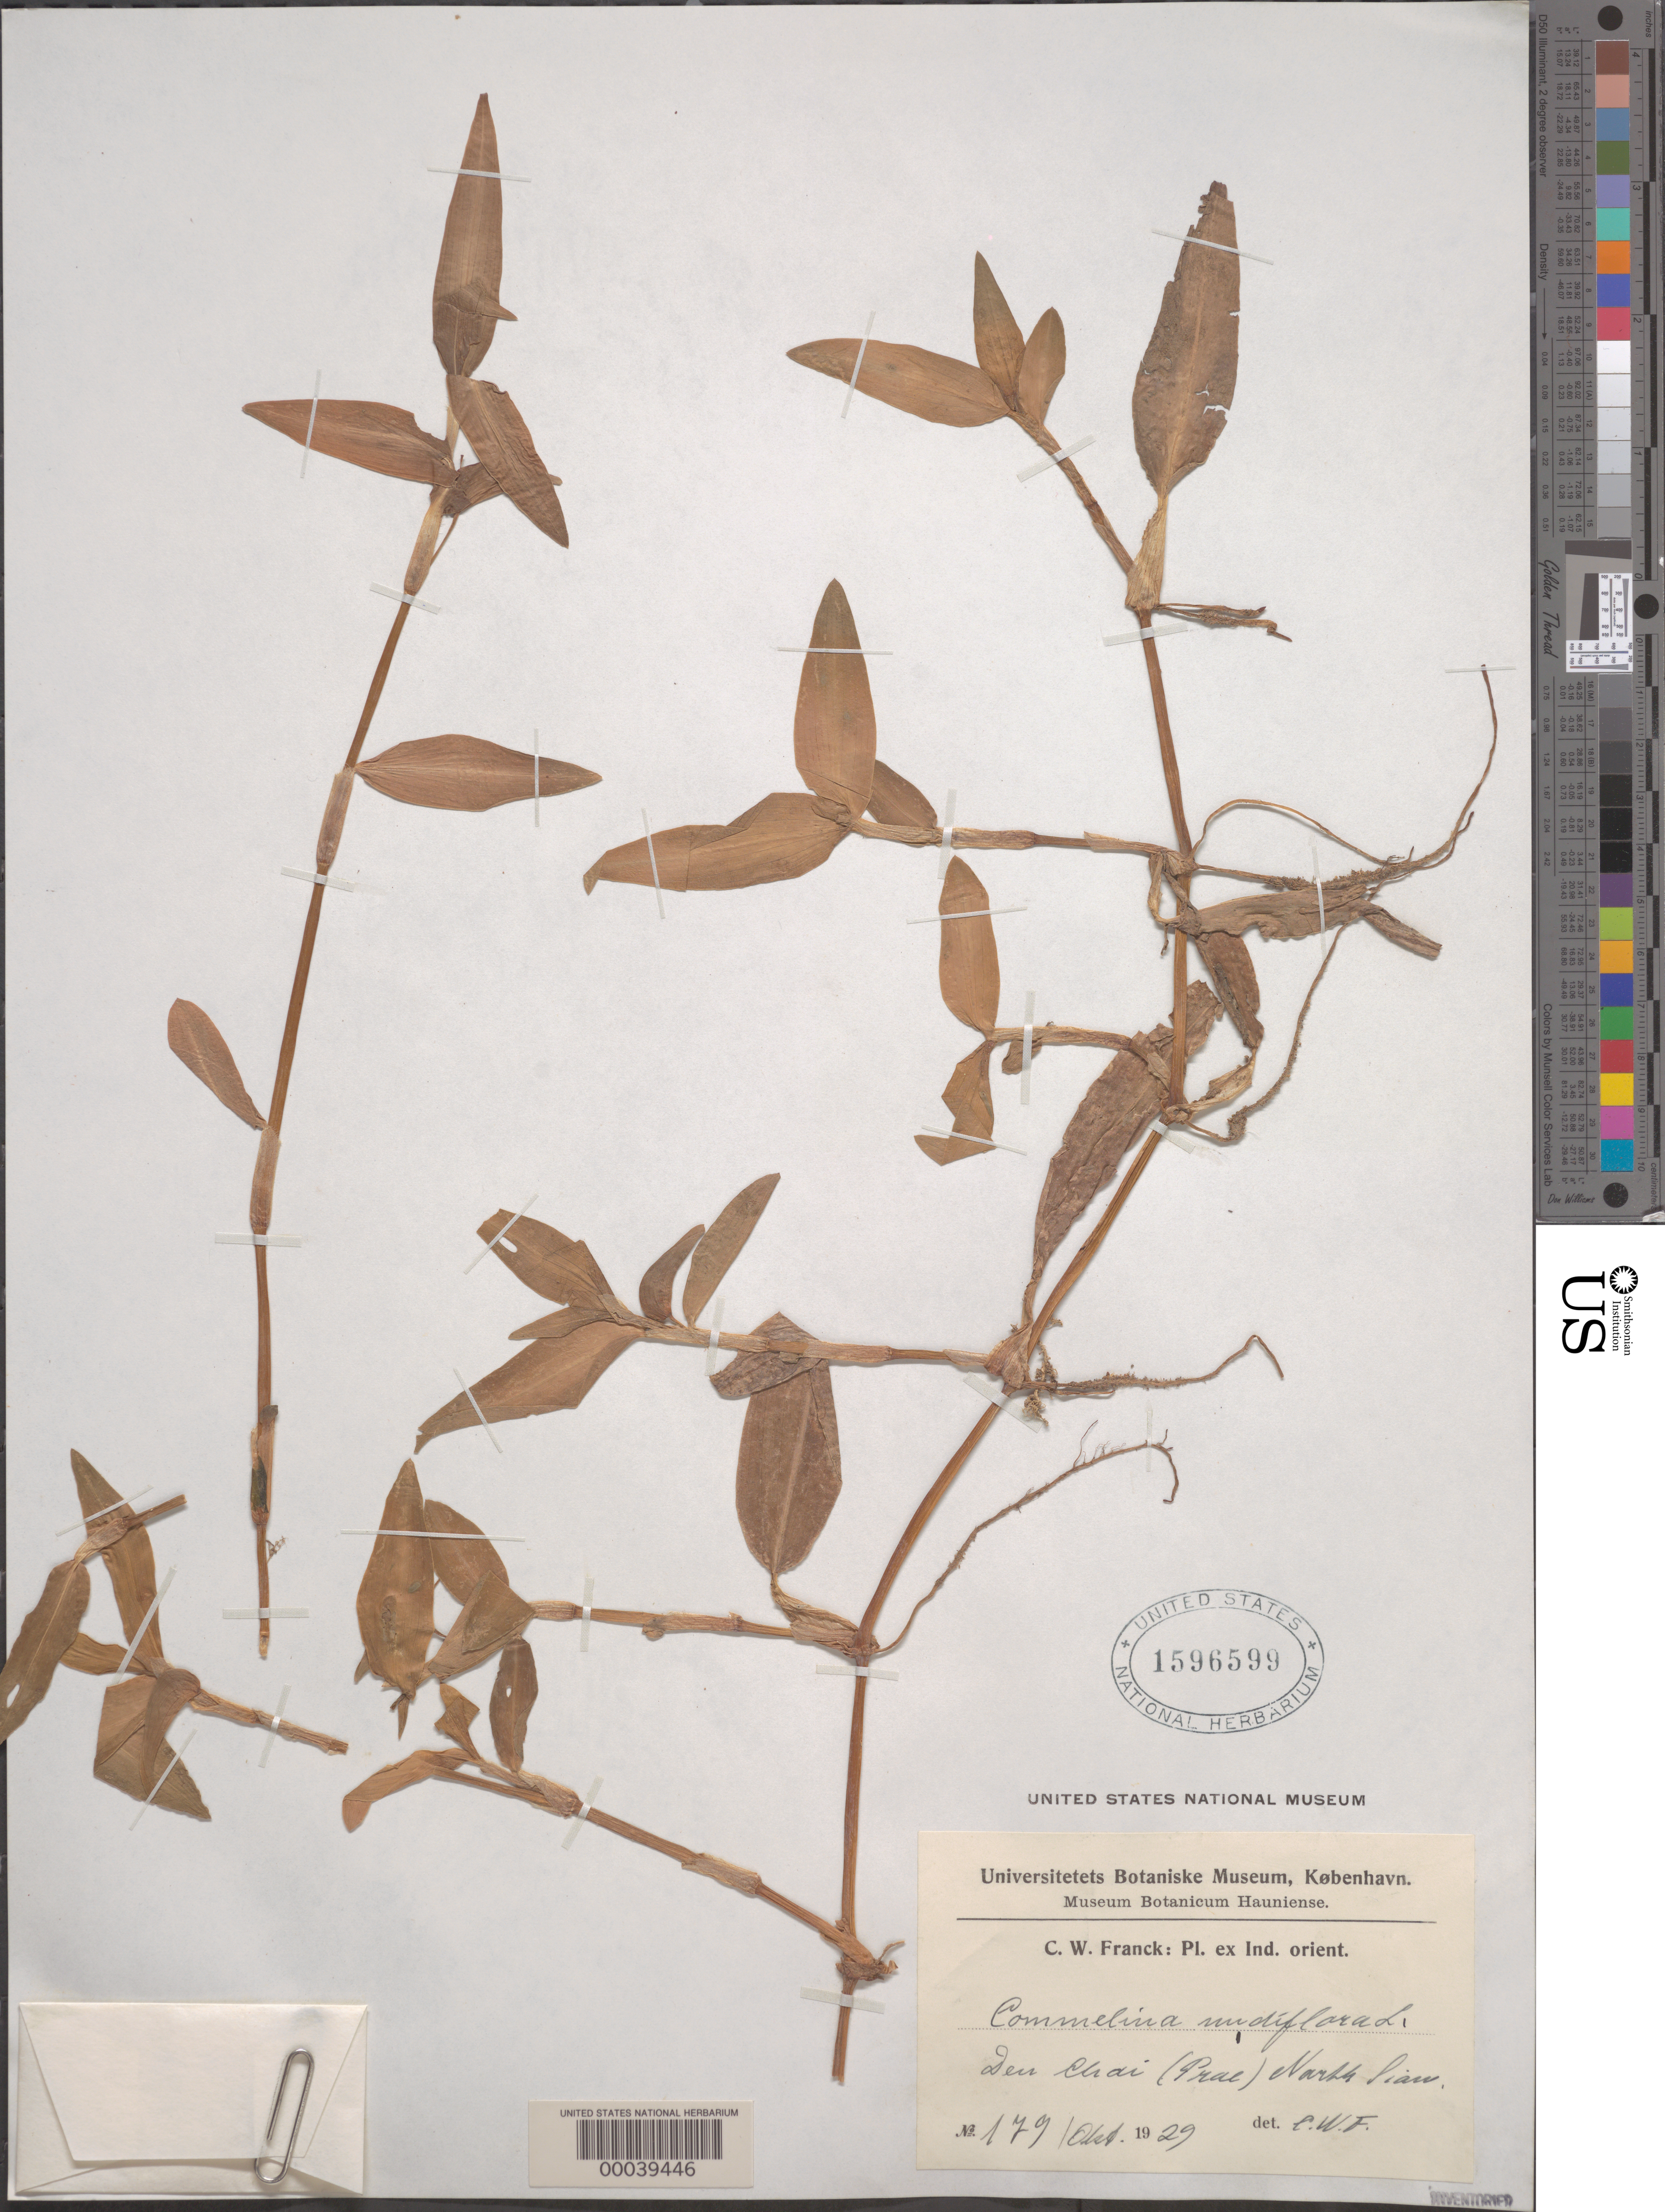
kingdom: Plantae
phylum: Tracheophyta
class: Liliopsida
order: Commelinales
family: Commelinaceae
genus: Commelina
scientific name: Commelina diffusa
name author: Burm. f.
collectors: C. Franck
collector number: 179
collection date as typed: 1929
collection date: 1929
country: Thailand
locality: Deu chai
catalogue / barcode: US 1596599